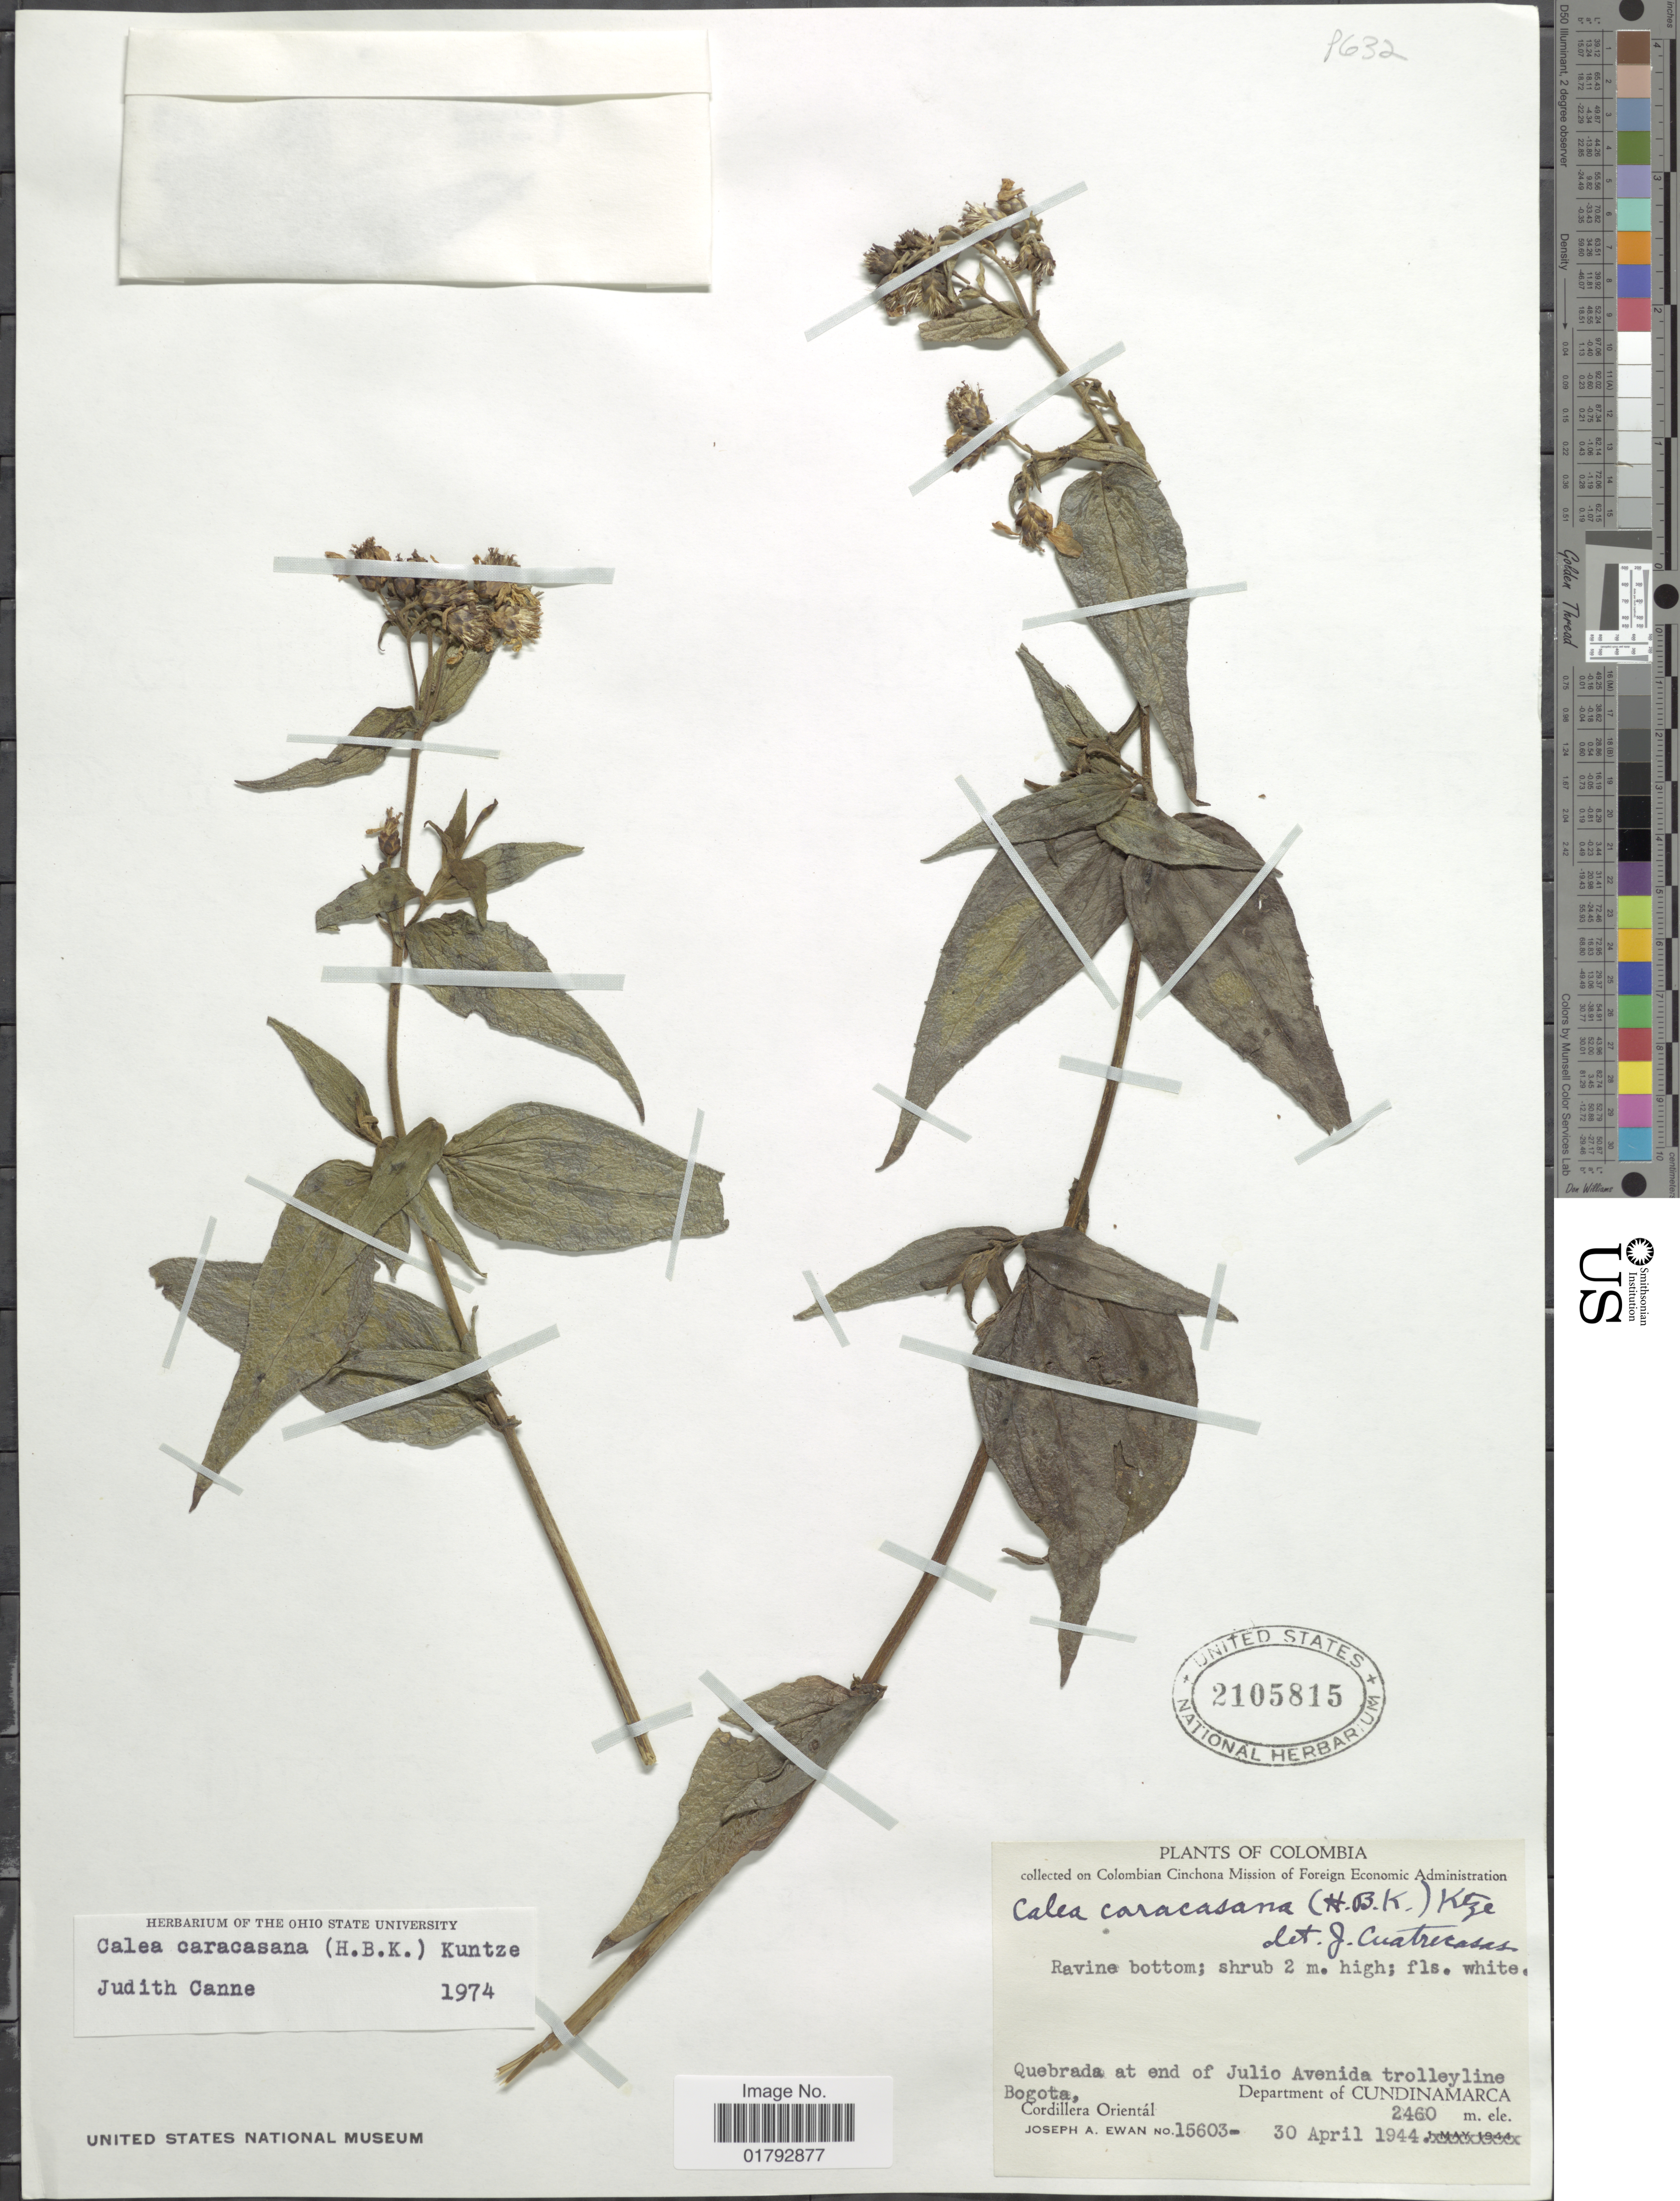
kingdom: Plantae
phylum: Tracheophyta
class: Magnoliopsida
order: Asterales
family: Asteraceae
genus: Alloispermum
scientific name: Alloispermum caracasanum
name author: (Kunth) H. Rob.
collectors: J. A. Ewan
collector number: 15603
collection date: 1944-04-30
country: Colombia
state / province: Cundinamarca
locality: Quebrada at end of Julio Avenida trolleyline Bogota, Department of Cundinamarca, Cordillera Oriental.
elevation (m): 2460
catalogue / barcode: US 2105815